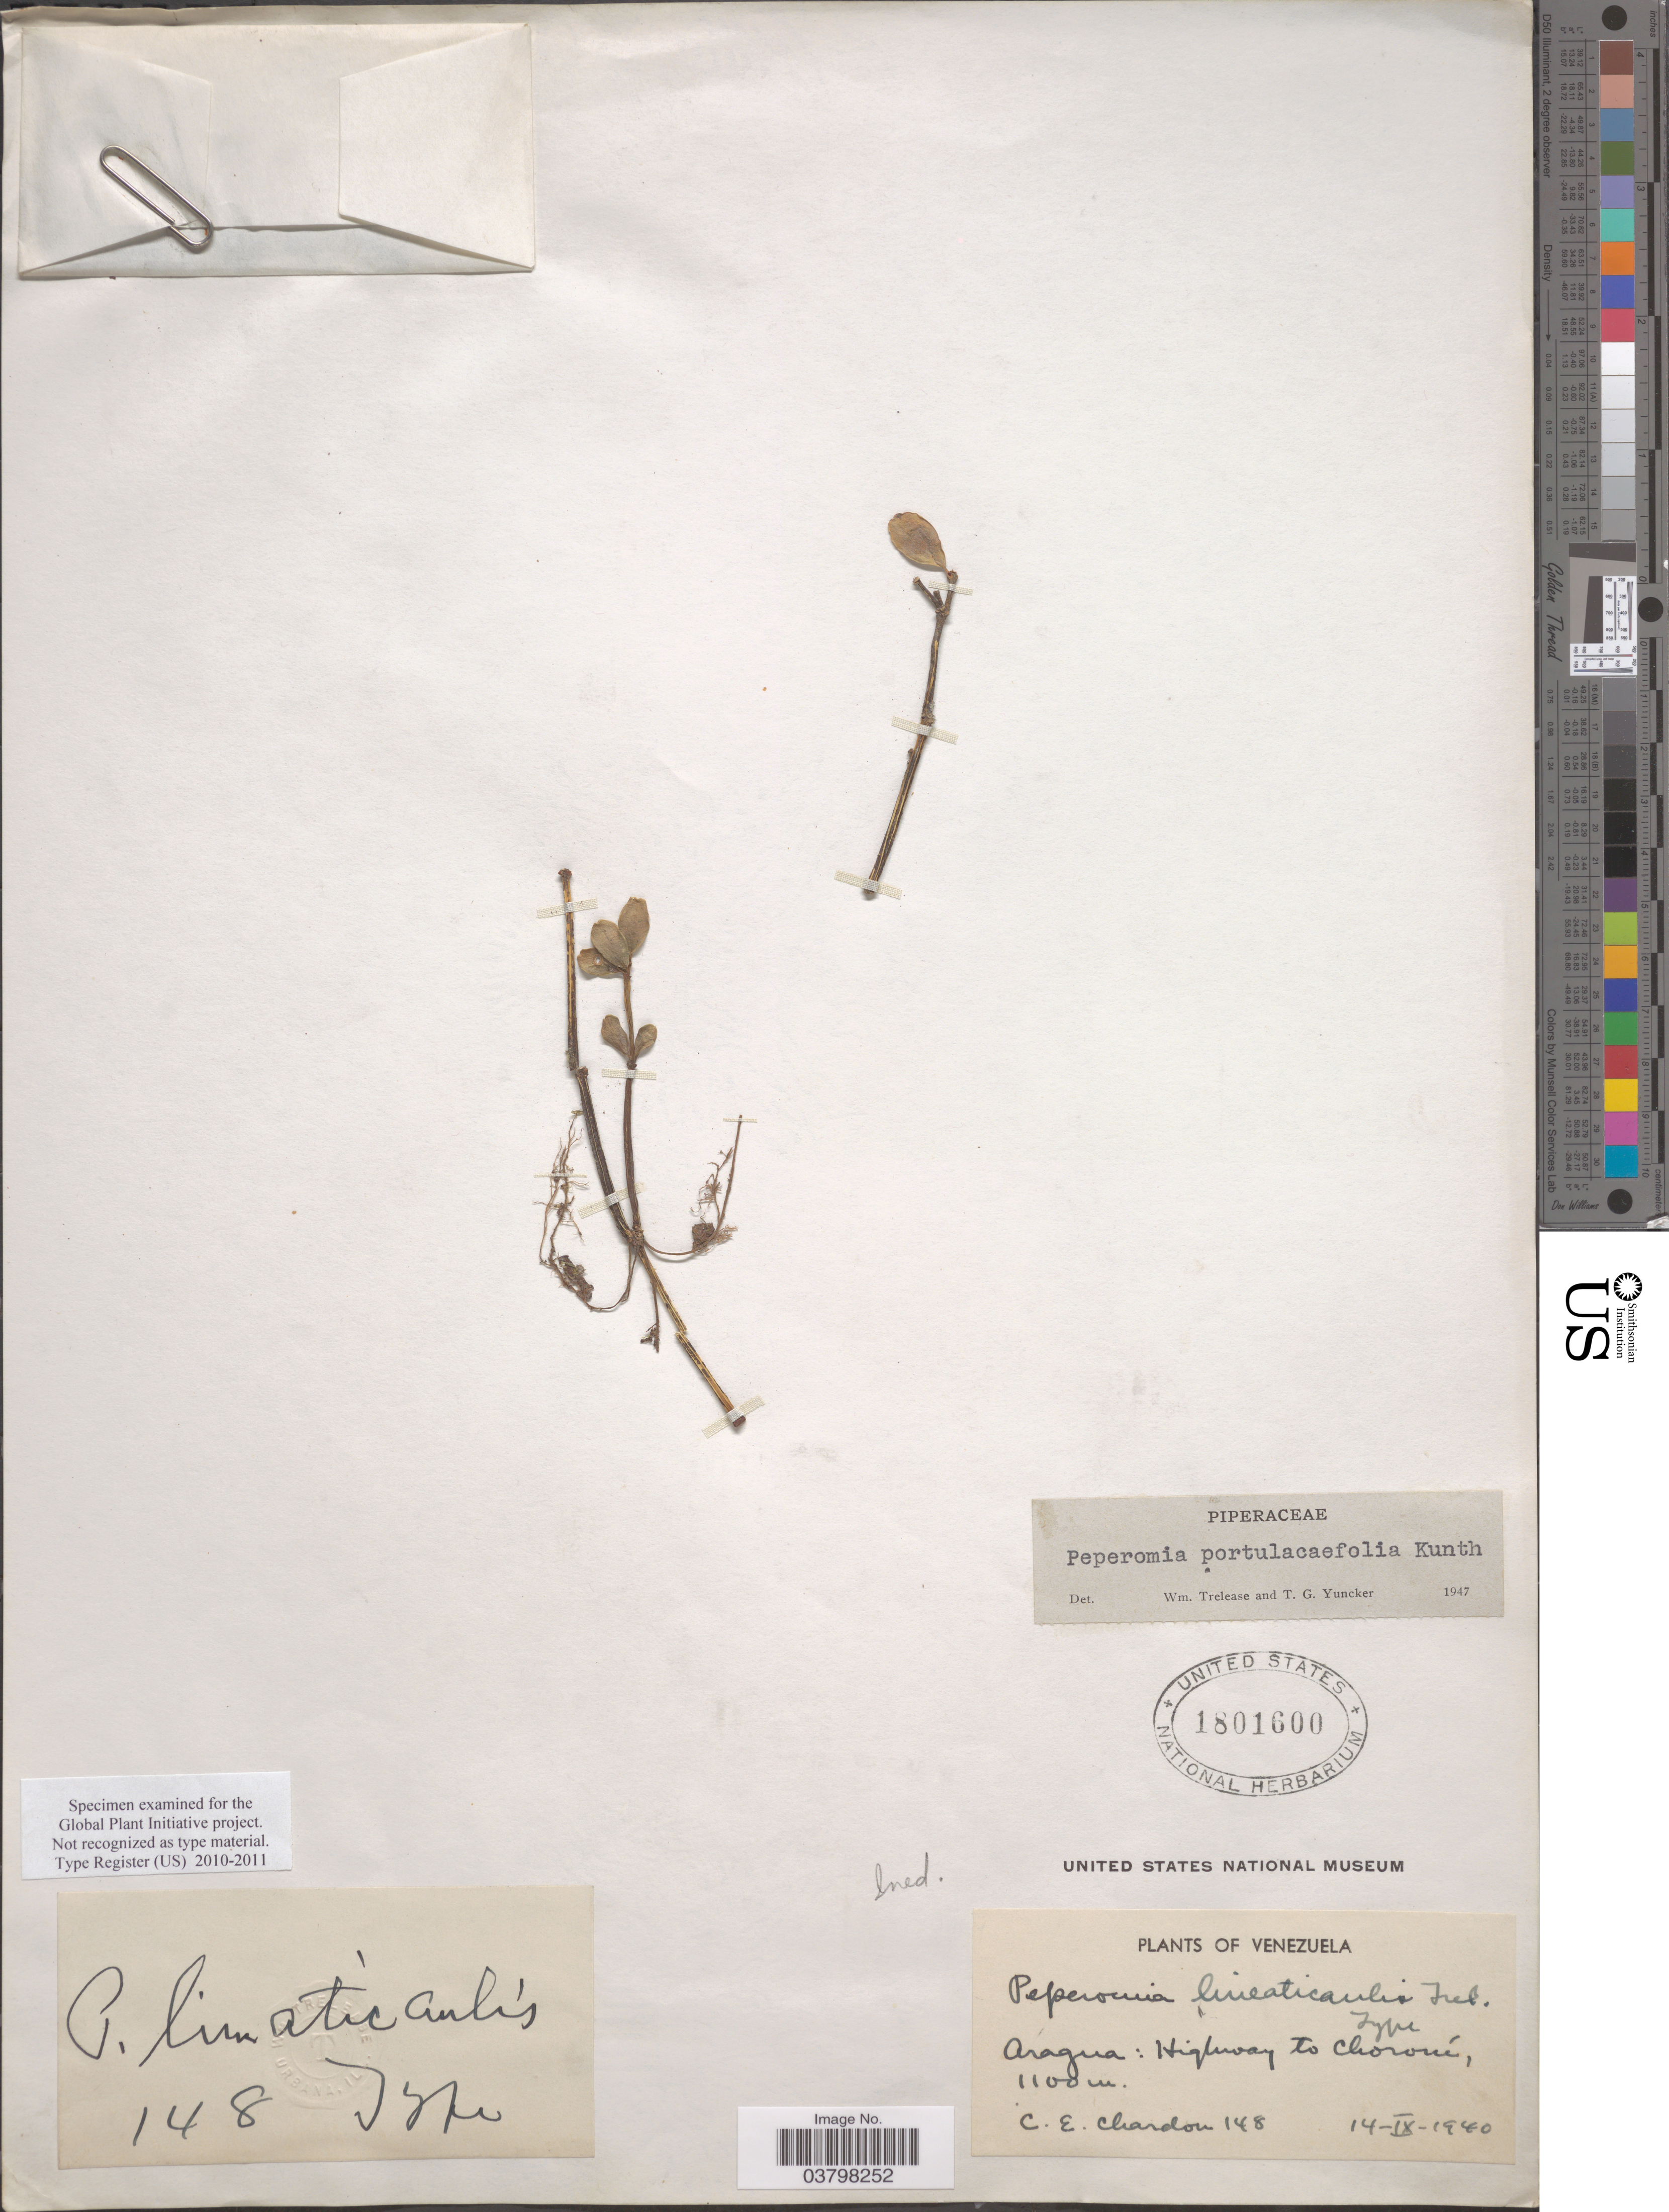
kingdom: Plantae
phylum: Tracheophyta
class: Magnoliopsida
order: Piperales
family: Piperaceae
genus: Peperomia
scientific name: Peperomia portulacifolia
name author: Kunth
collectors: C. E. Chardón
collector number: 148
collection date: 1940-09-14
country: Venezuela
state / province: Aragua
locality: Highway to Choroní.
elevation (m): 1100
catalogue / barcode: US 1801600